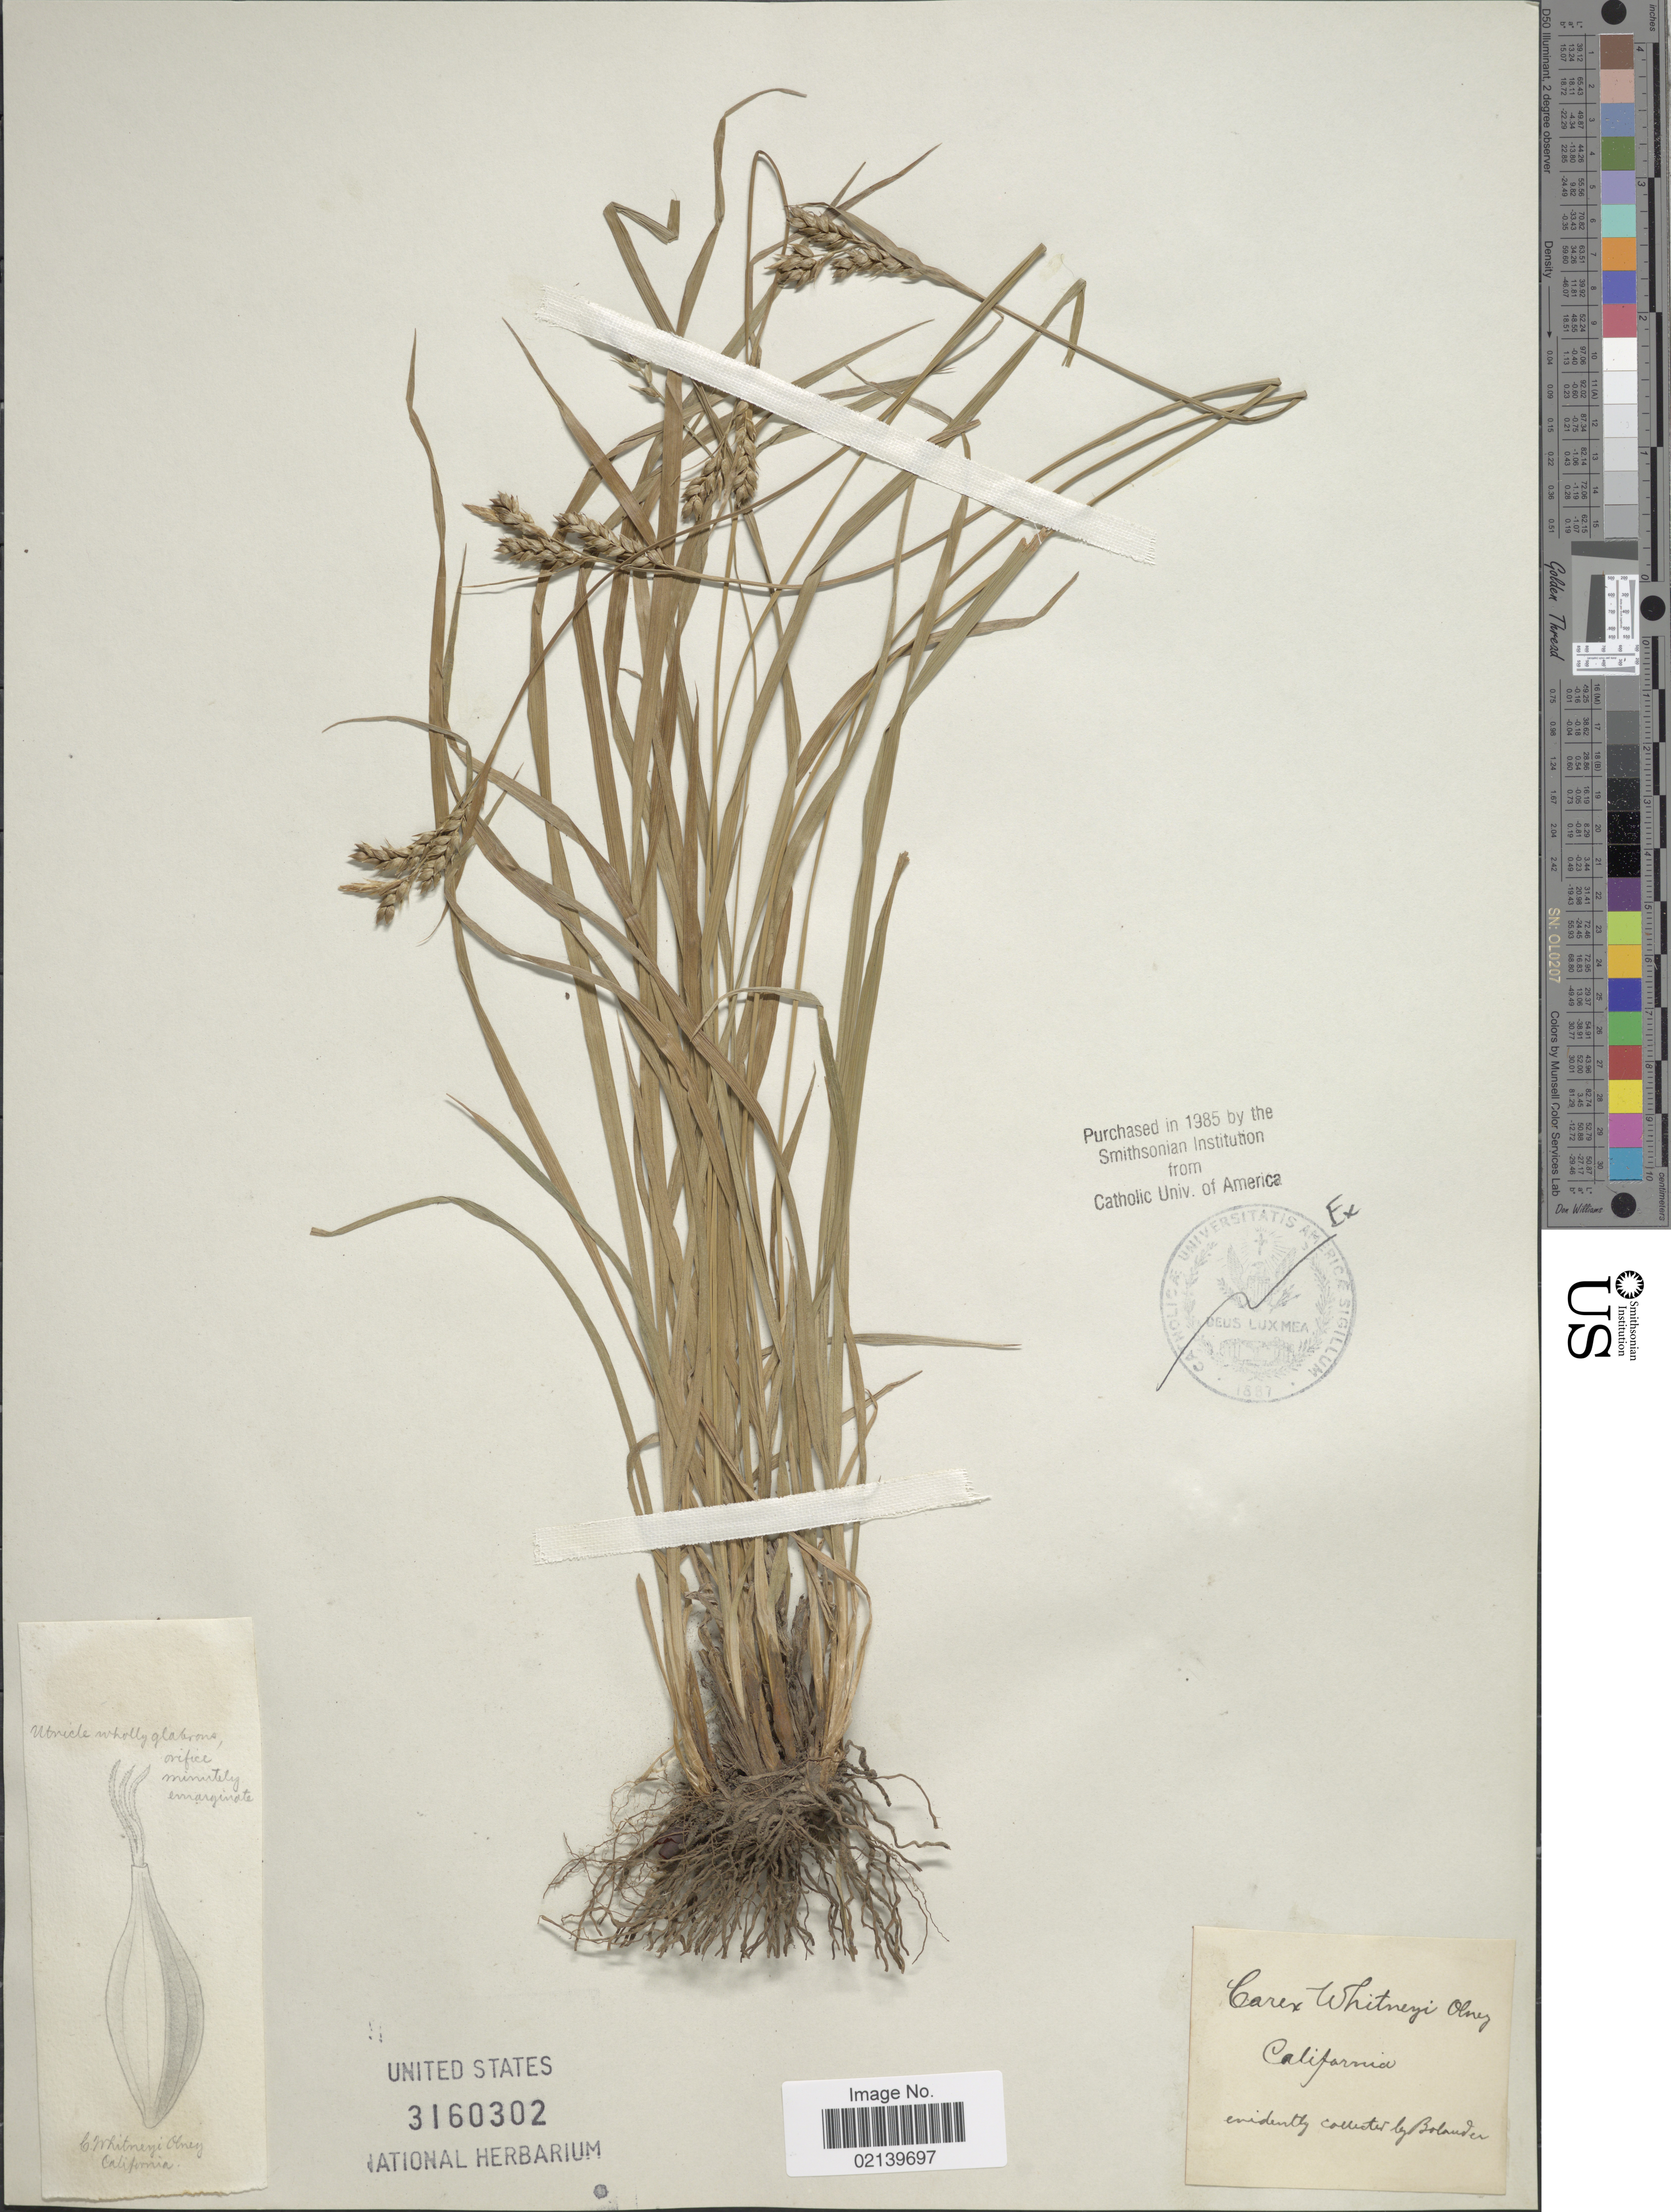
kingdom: Plantae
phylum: Tracheophyta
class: Liliopsida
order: Poales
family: Cyperaceae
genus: Carex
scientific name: Carex whitneyi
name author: Olney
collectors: -. Bolander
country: United States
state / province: California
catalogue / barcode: US 3160302